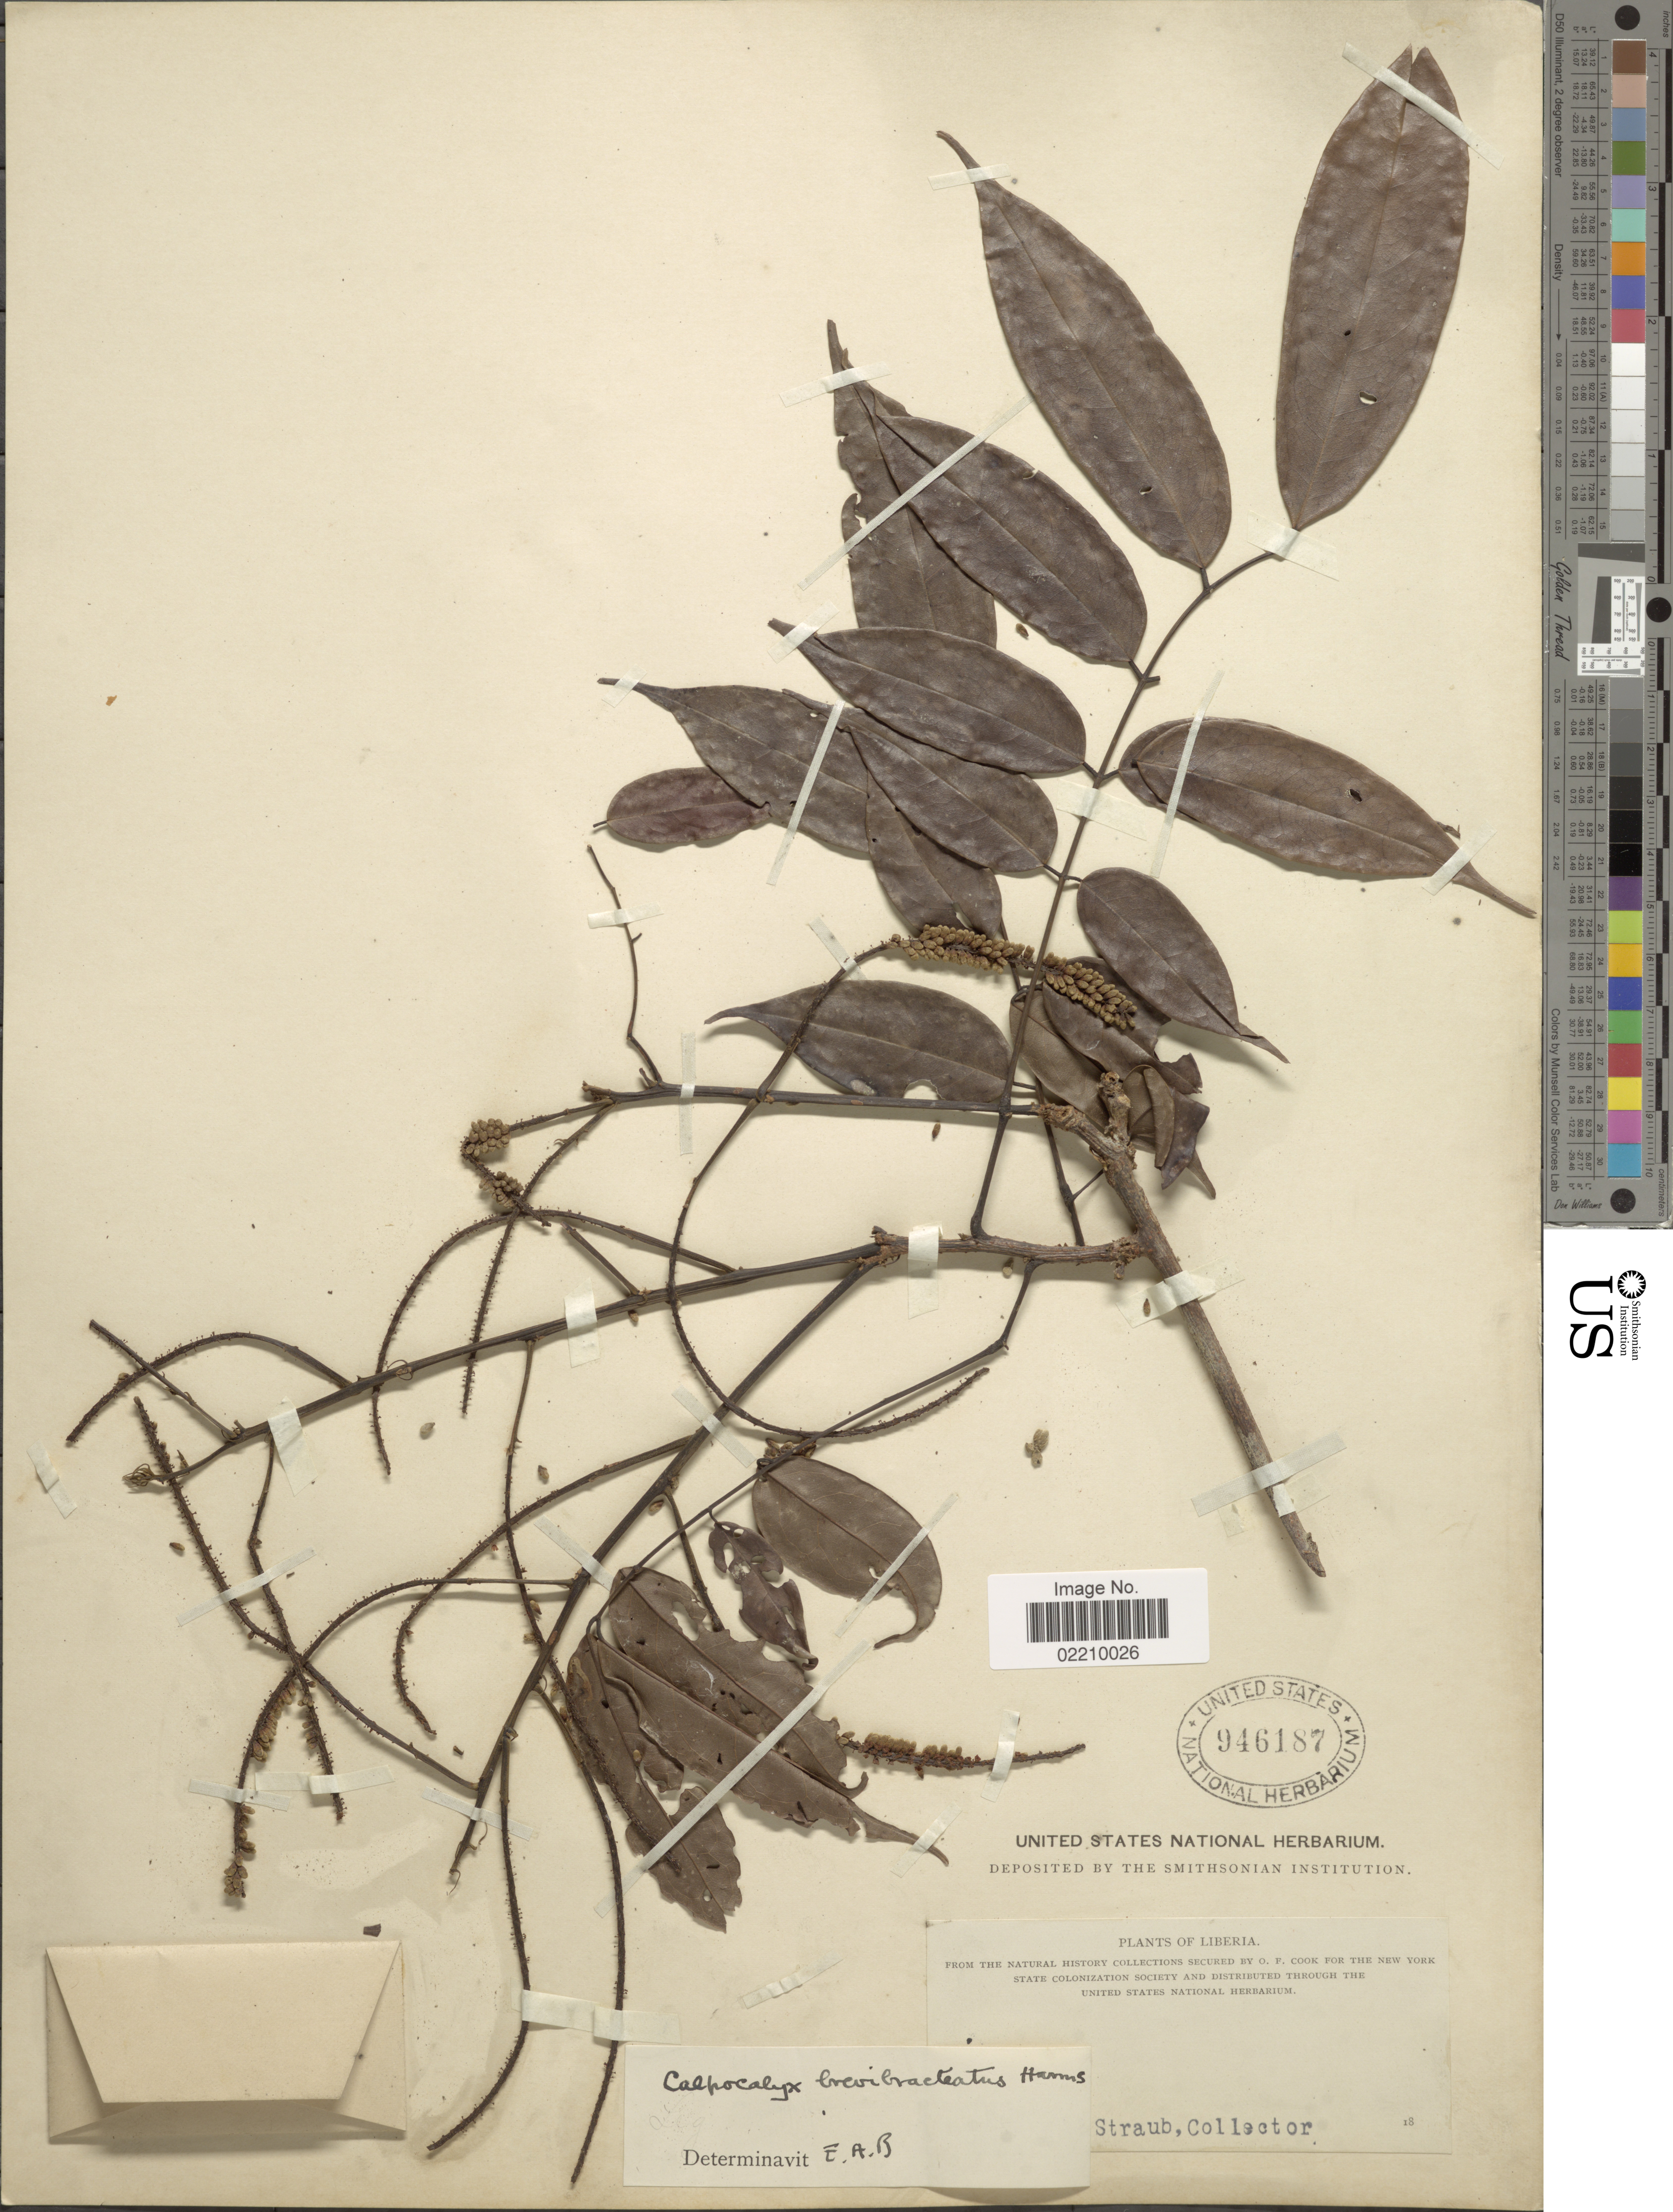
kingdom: Plantae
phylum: Tracheophyta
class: Magnoliopsida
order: Fabales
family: Fabaceae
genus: Calpocalyx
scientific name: Calpocalyx brevibracteatus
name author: Harms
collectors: F. Straub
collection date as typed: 18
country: Liberia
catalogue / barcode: US 946187